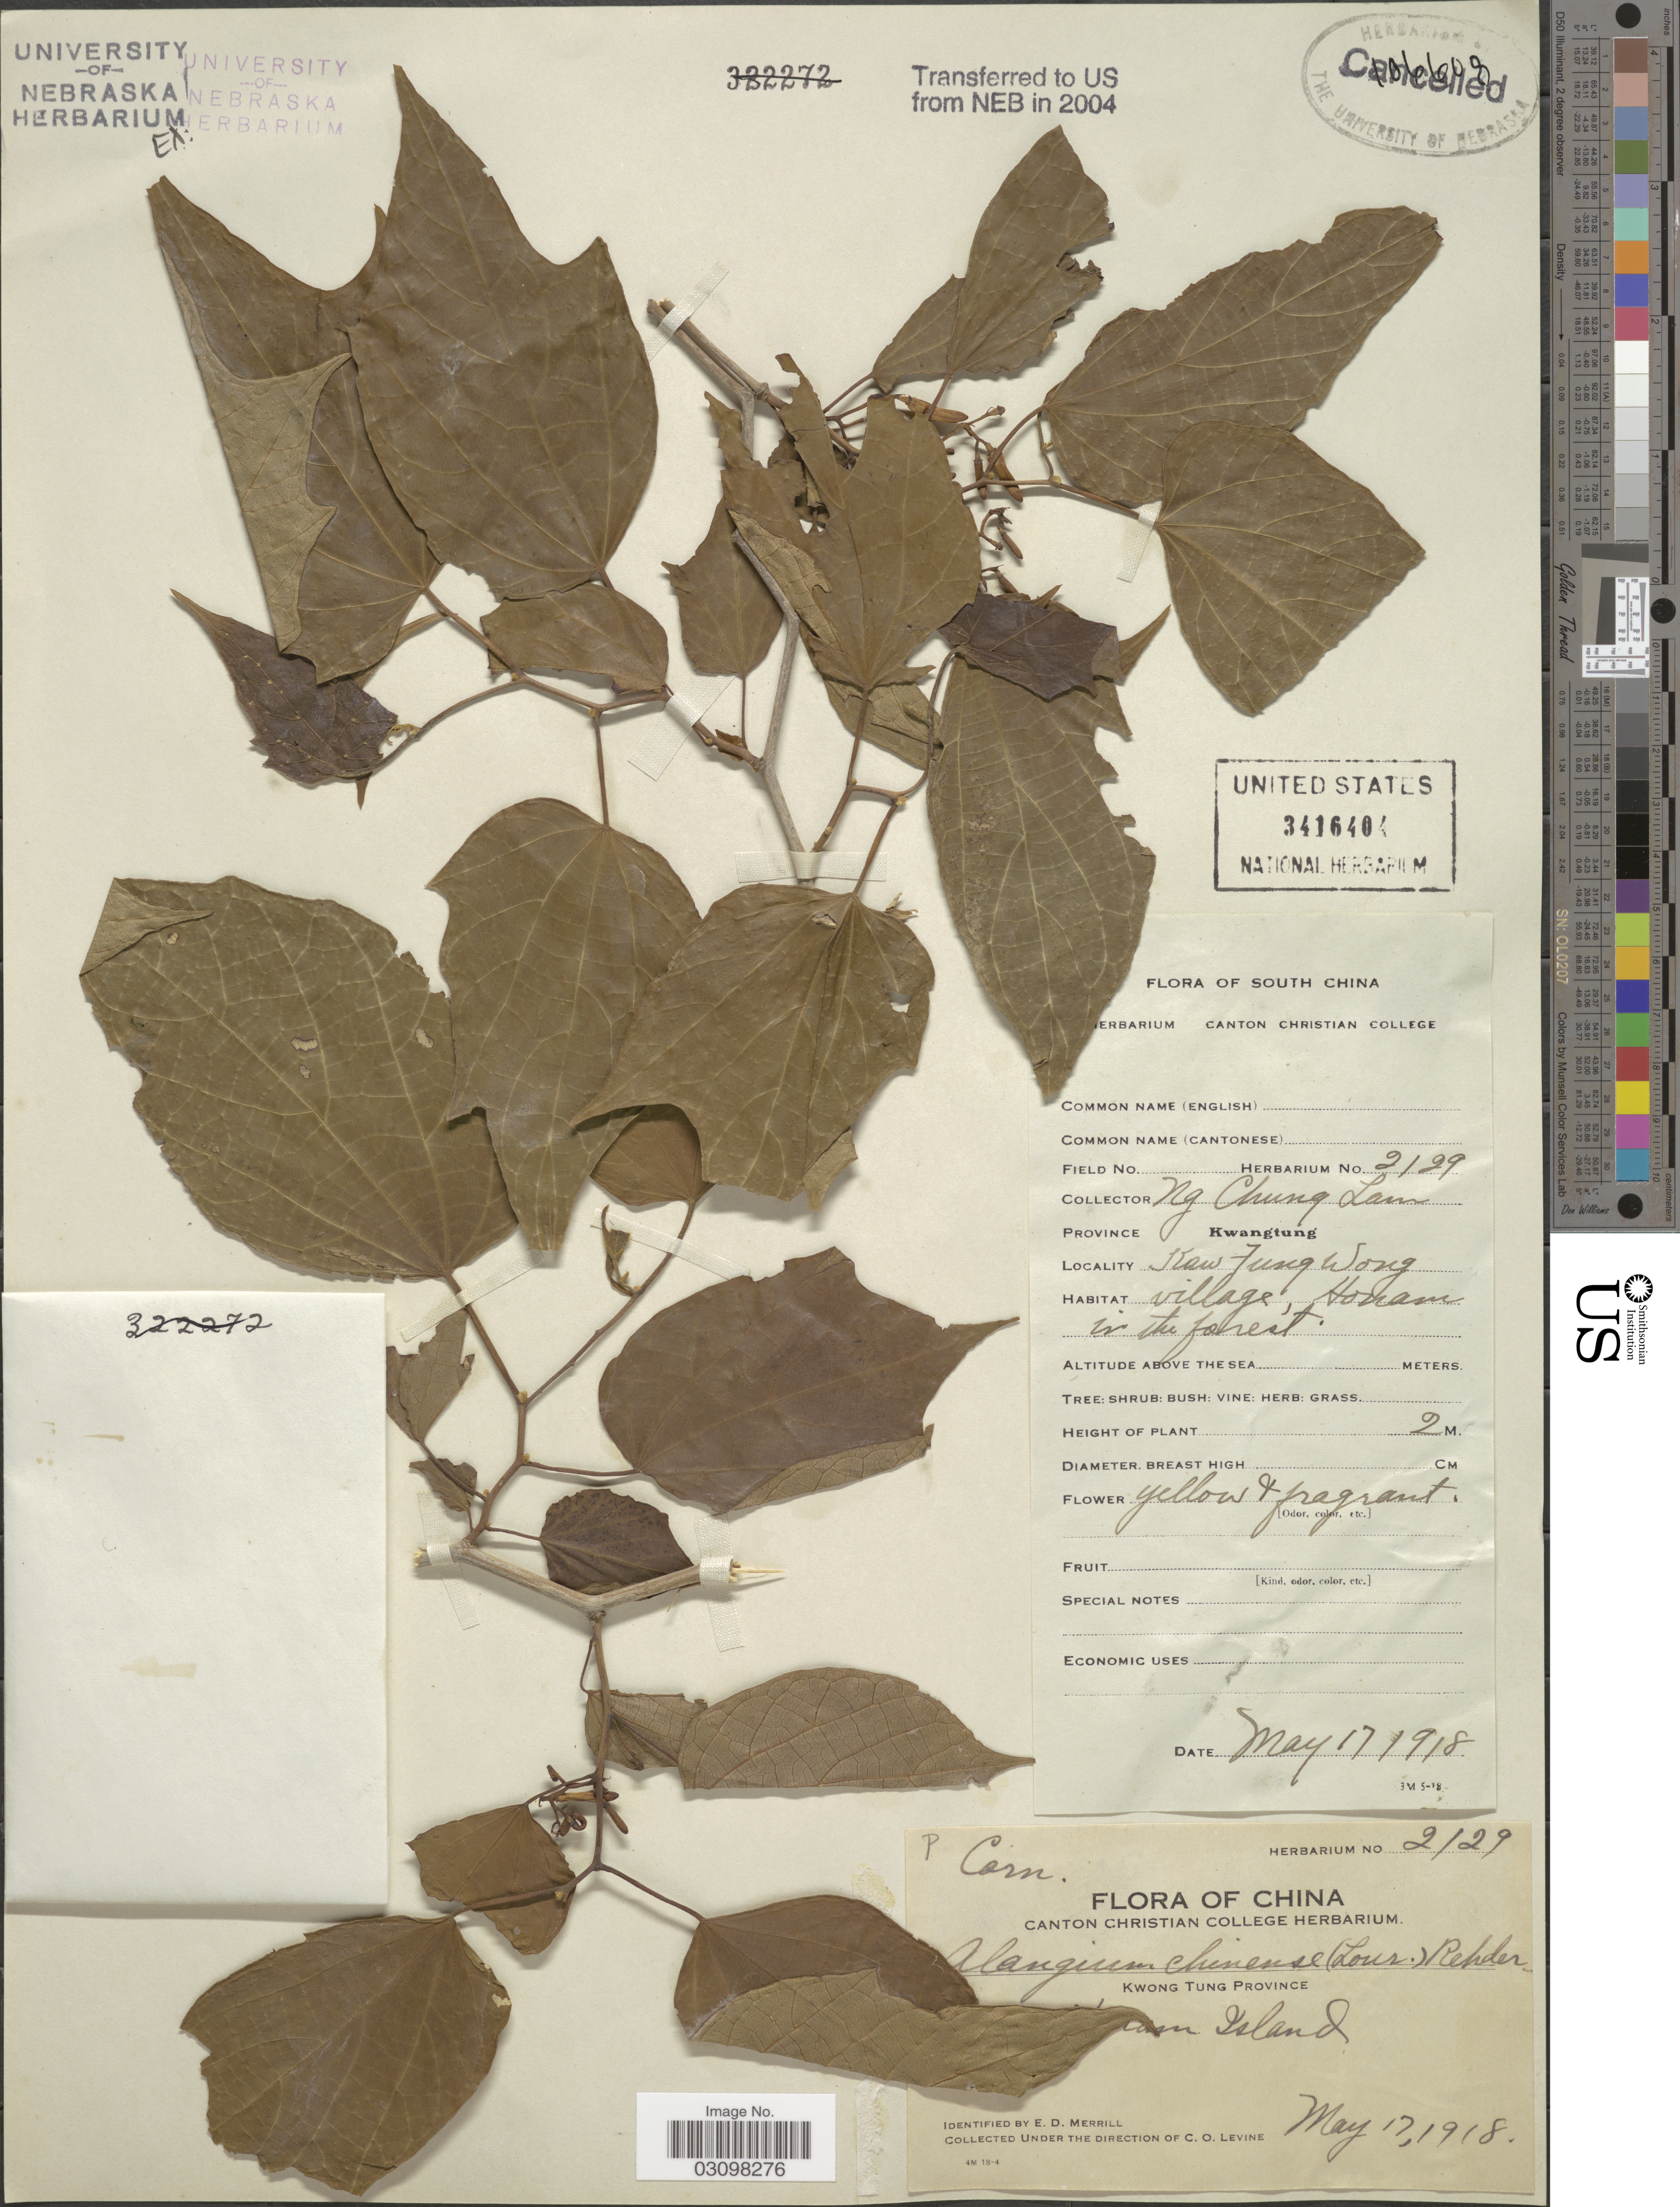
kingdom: Plantae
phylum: Tracheophyta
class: Magnoliopsida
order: Cornales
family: Cornaceae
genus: Alangium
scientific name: Alangium chinense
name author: (Harms) Rehder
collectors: N. C. Lam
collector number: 2129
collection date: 1918-05-17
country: China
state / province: Guangdong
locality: South China. Kaw Fung Wong. Village, Honam in the forest. Province Kwangtung.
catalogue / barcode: US 3416404